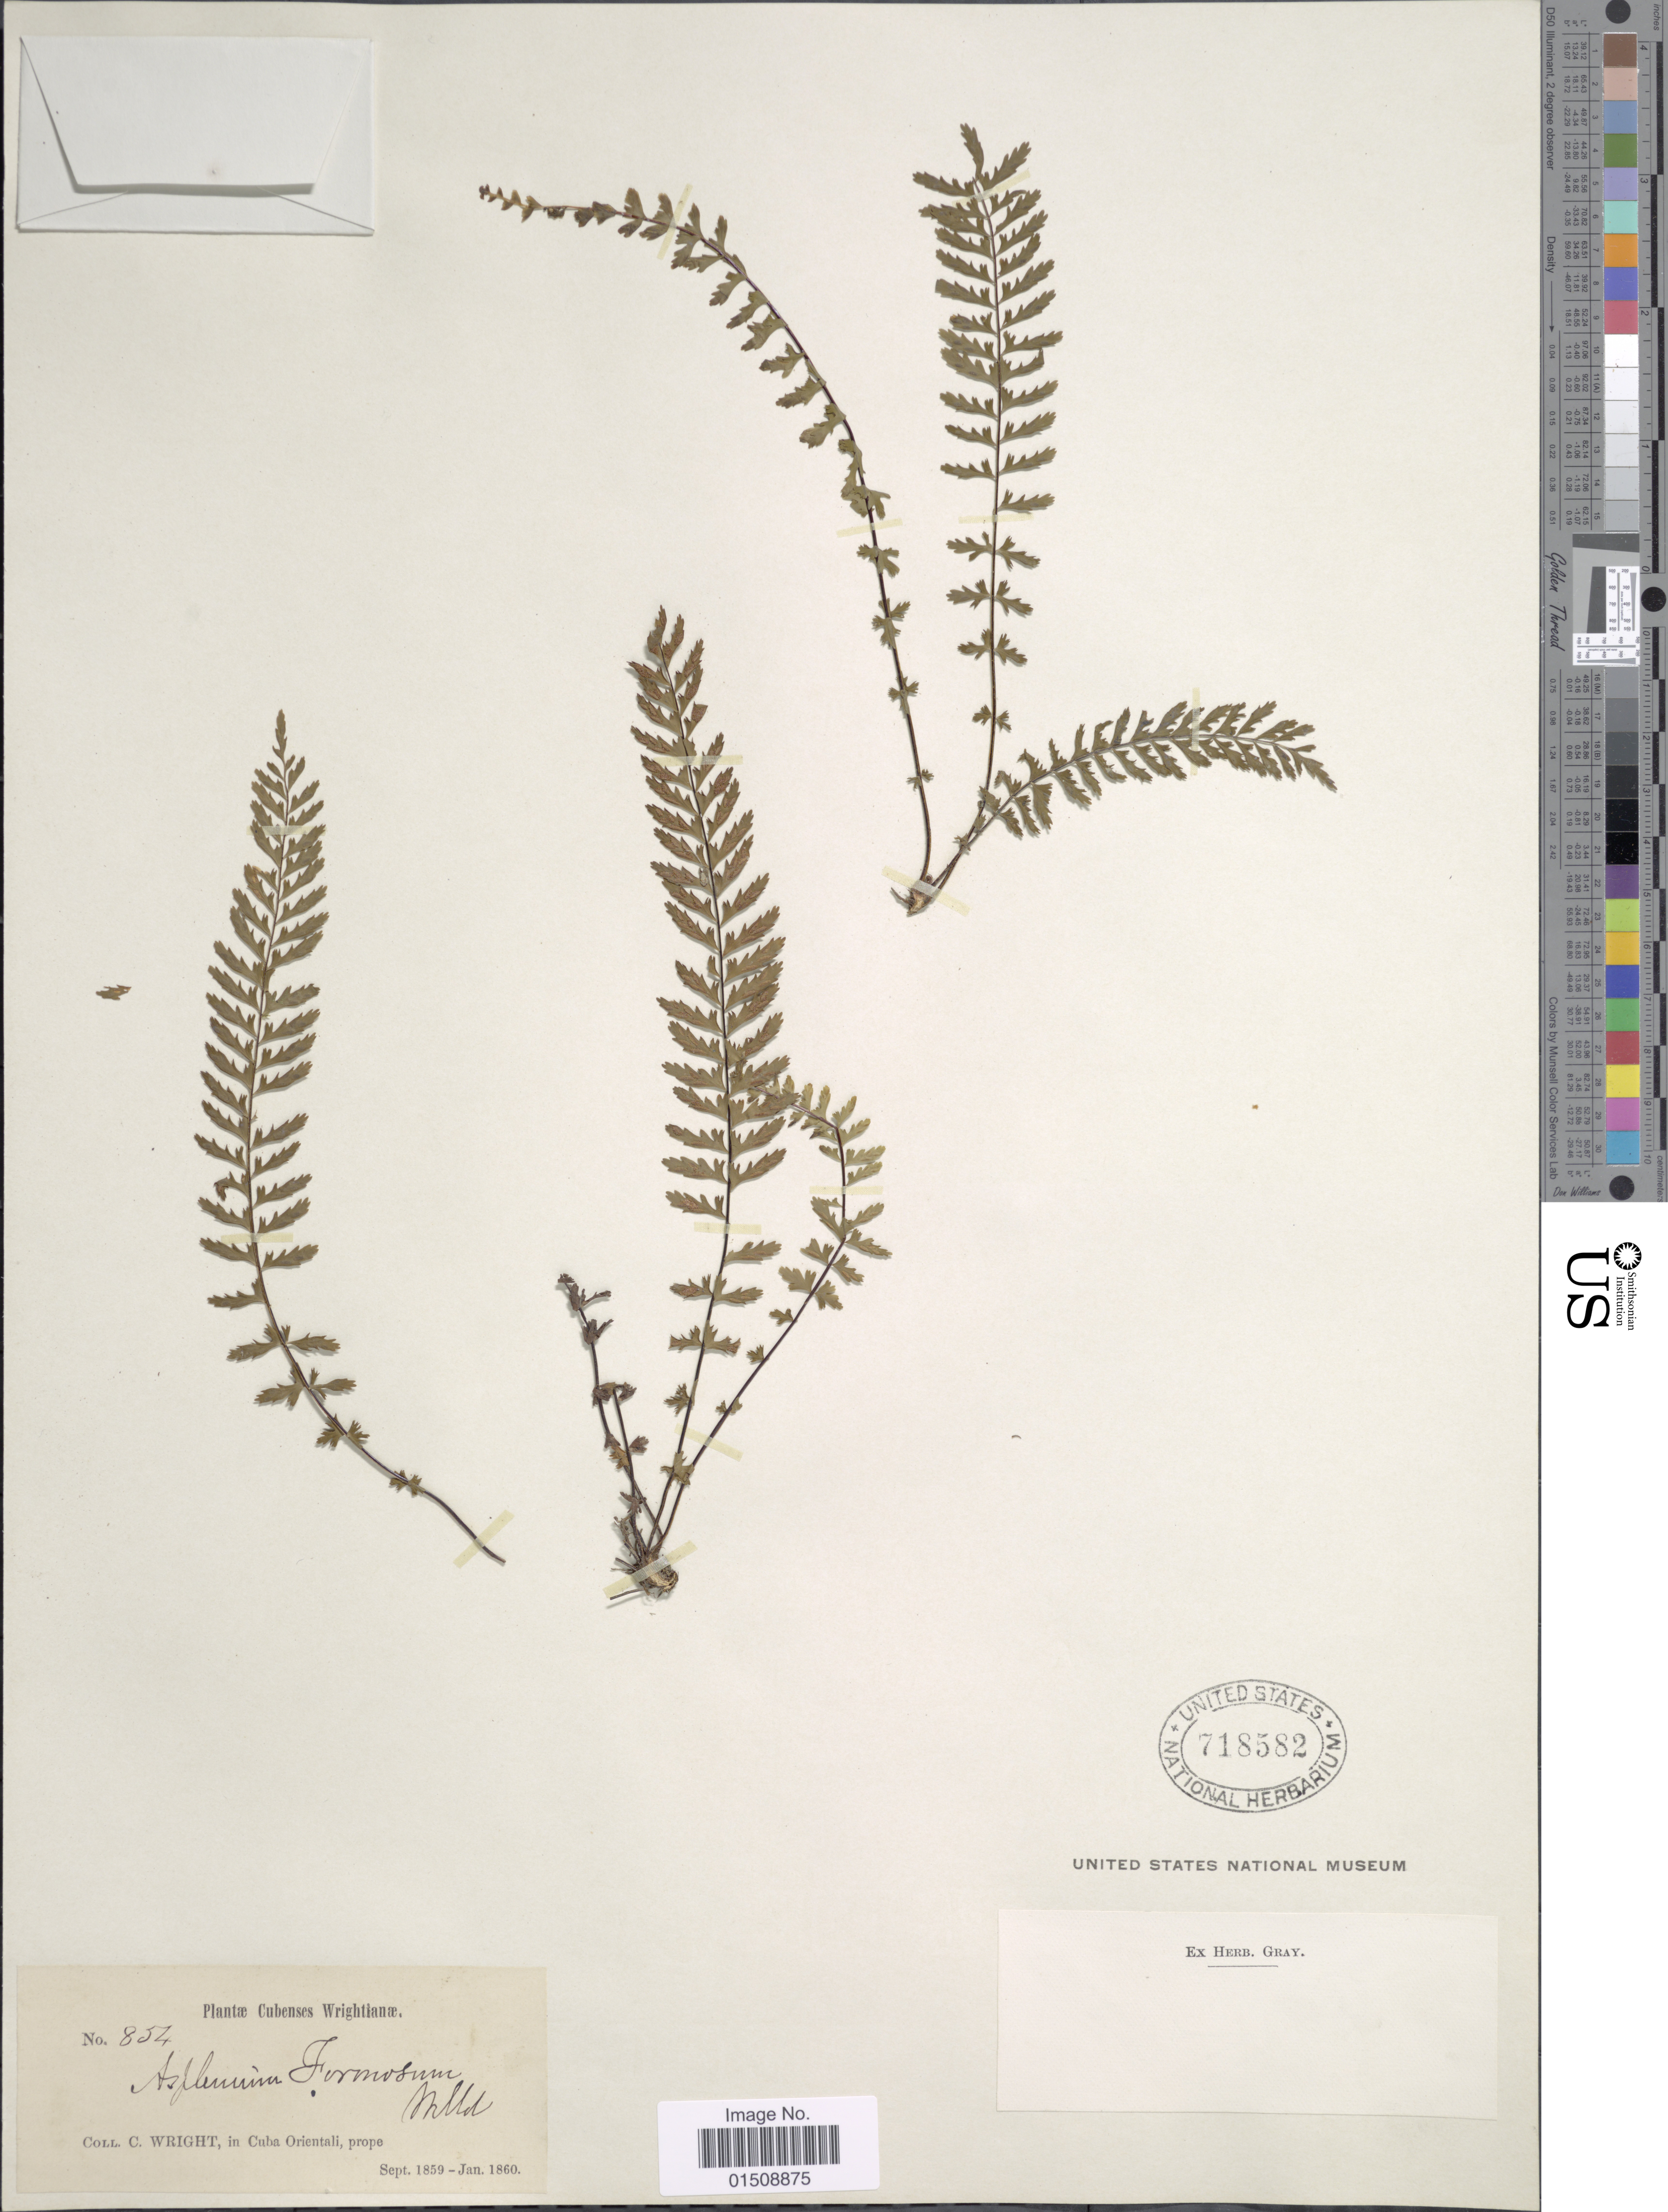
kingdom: Plantae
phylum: Tracheophyta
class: Polypodiopsida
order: Polypodiales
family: Aspleniaceae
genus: Asplenium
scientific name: Asplenium formosum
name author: Willd.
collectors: C. Wright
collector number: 854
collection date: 1859-09/1860-01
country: Cuba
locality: Cubenses, in Cuba Orientali, prope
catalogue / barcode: US 718582